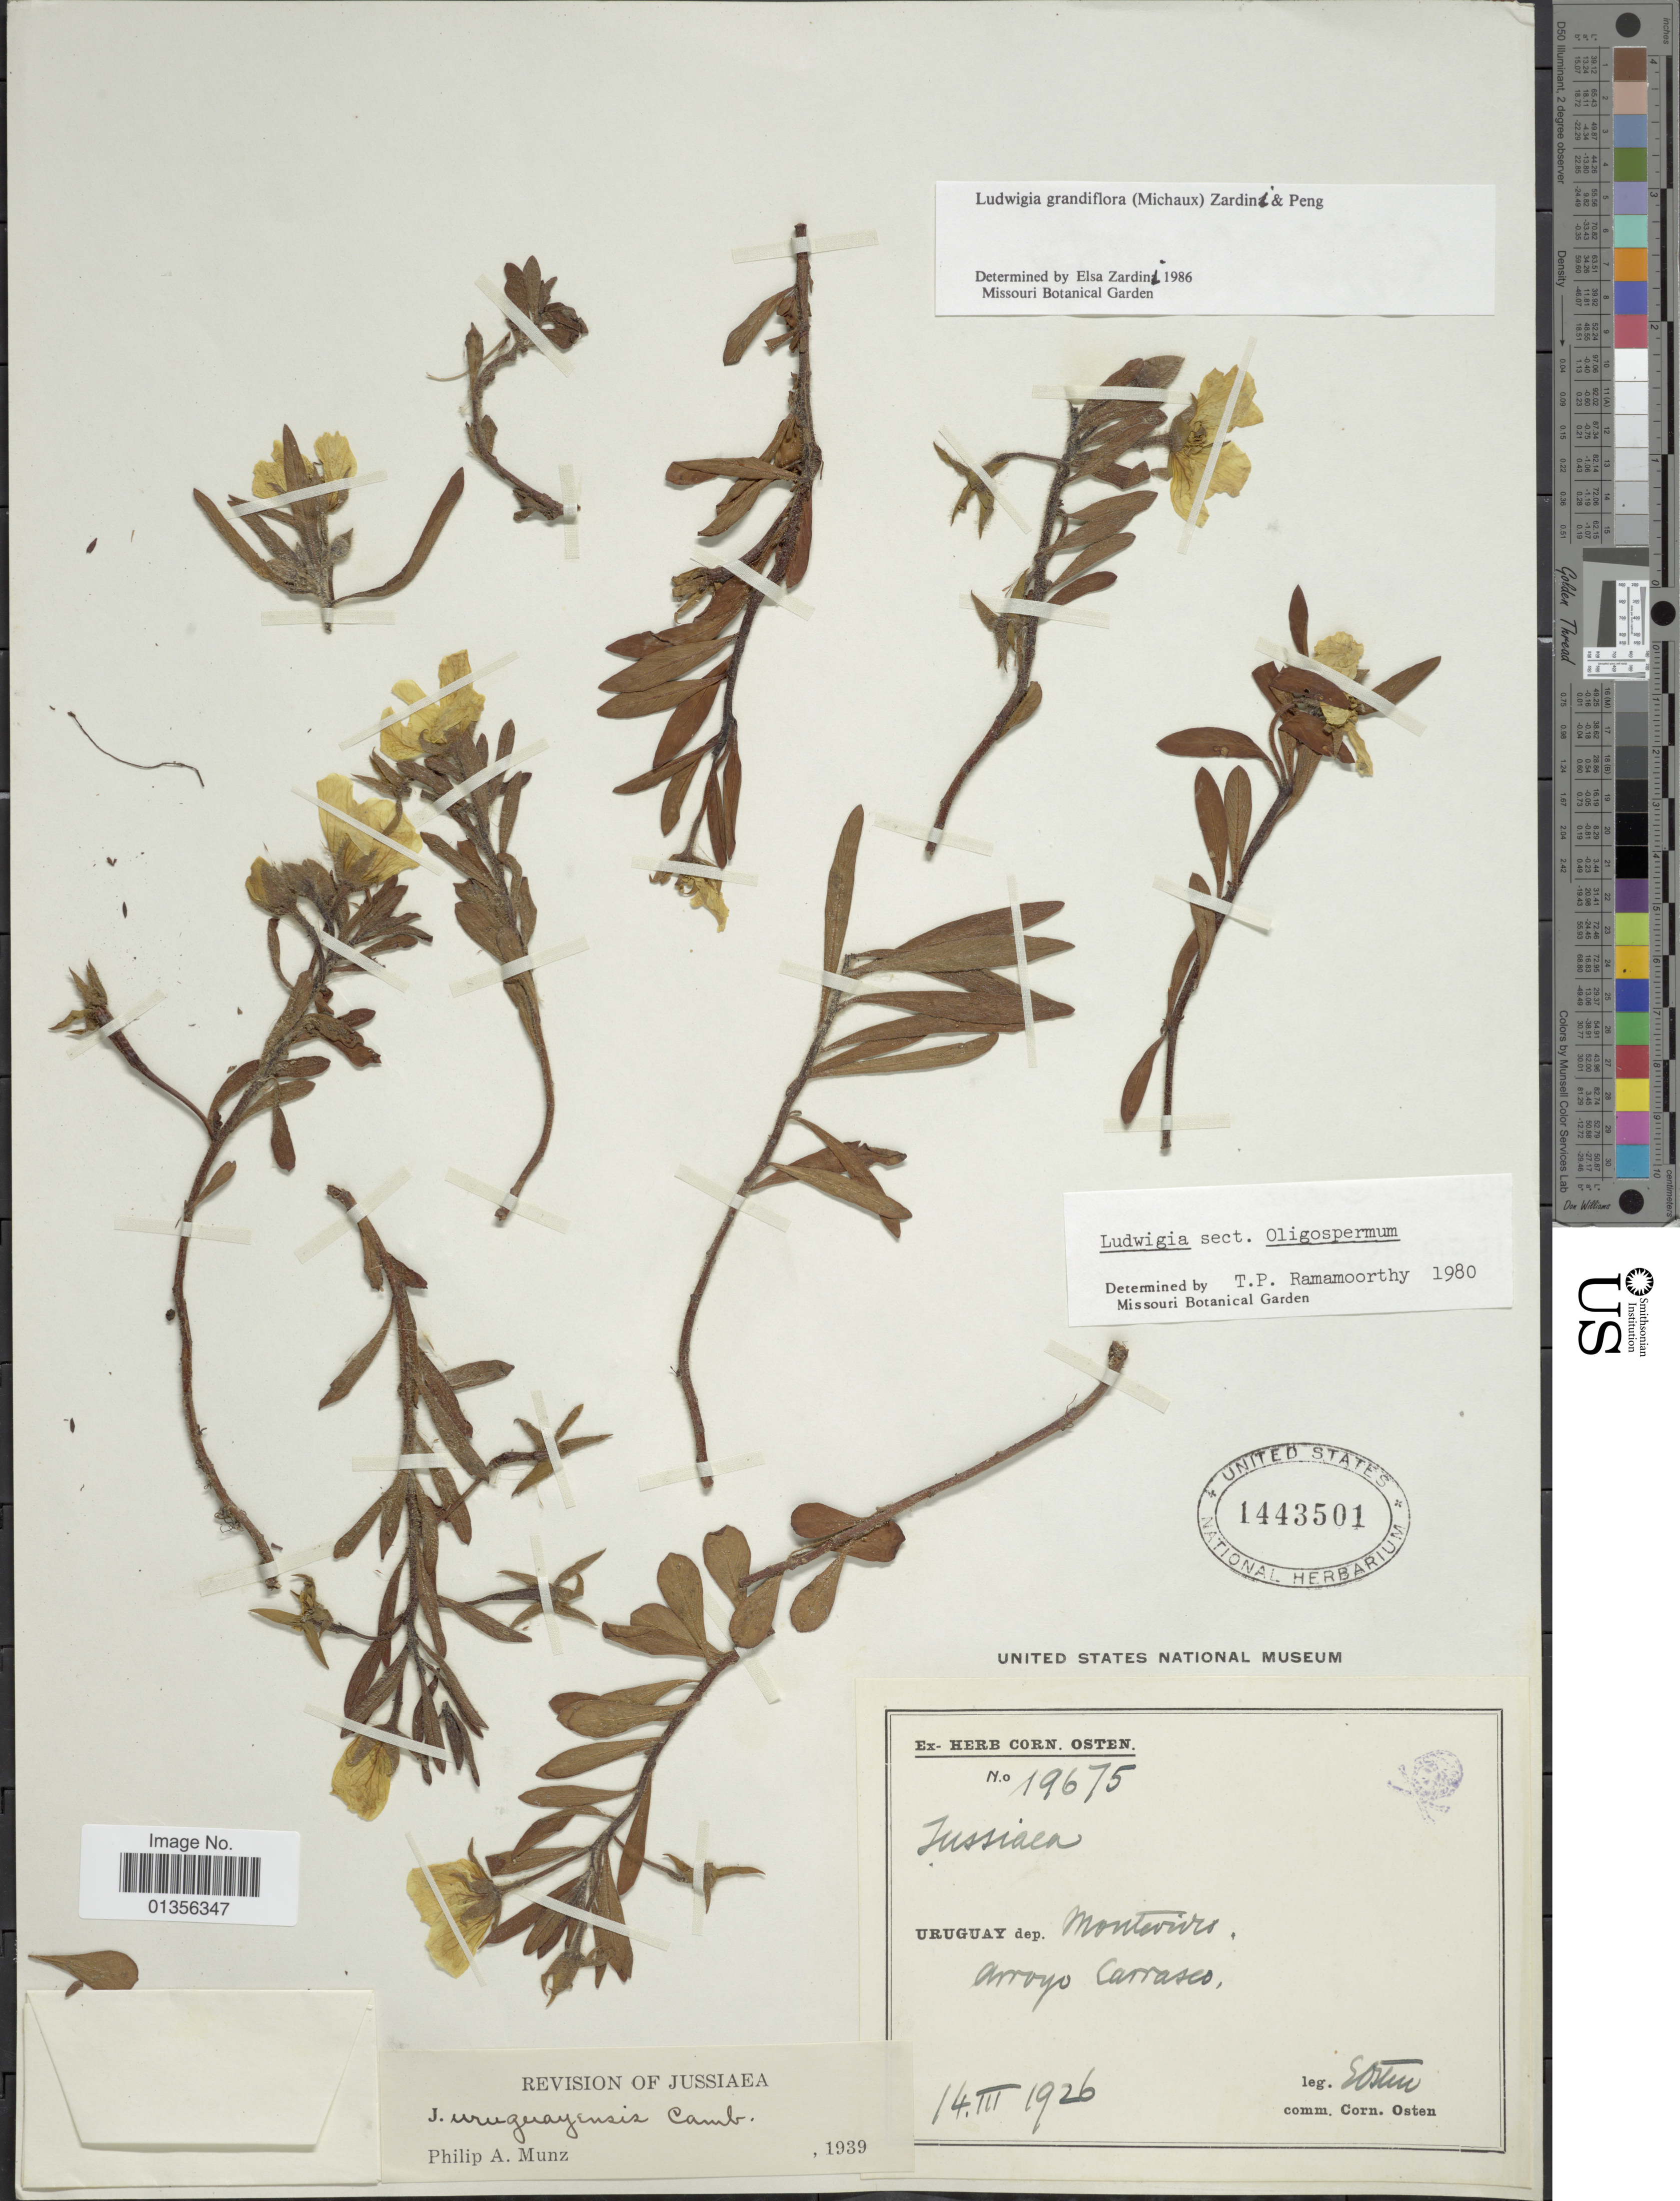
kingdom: Plantae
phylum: Tracheophyta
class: Magnoliopsida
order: Myrtales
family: Onagraceae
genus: Ludwigia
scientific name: Ludwigia grandiflora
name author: (Michx.) Greuter & Burdet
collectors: ex herb. Corn. Osten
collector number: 19675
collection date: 1926-03-14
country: Uruguay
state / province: Montevideo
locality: Arroyo Carrasco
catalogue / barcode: US 1443501